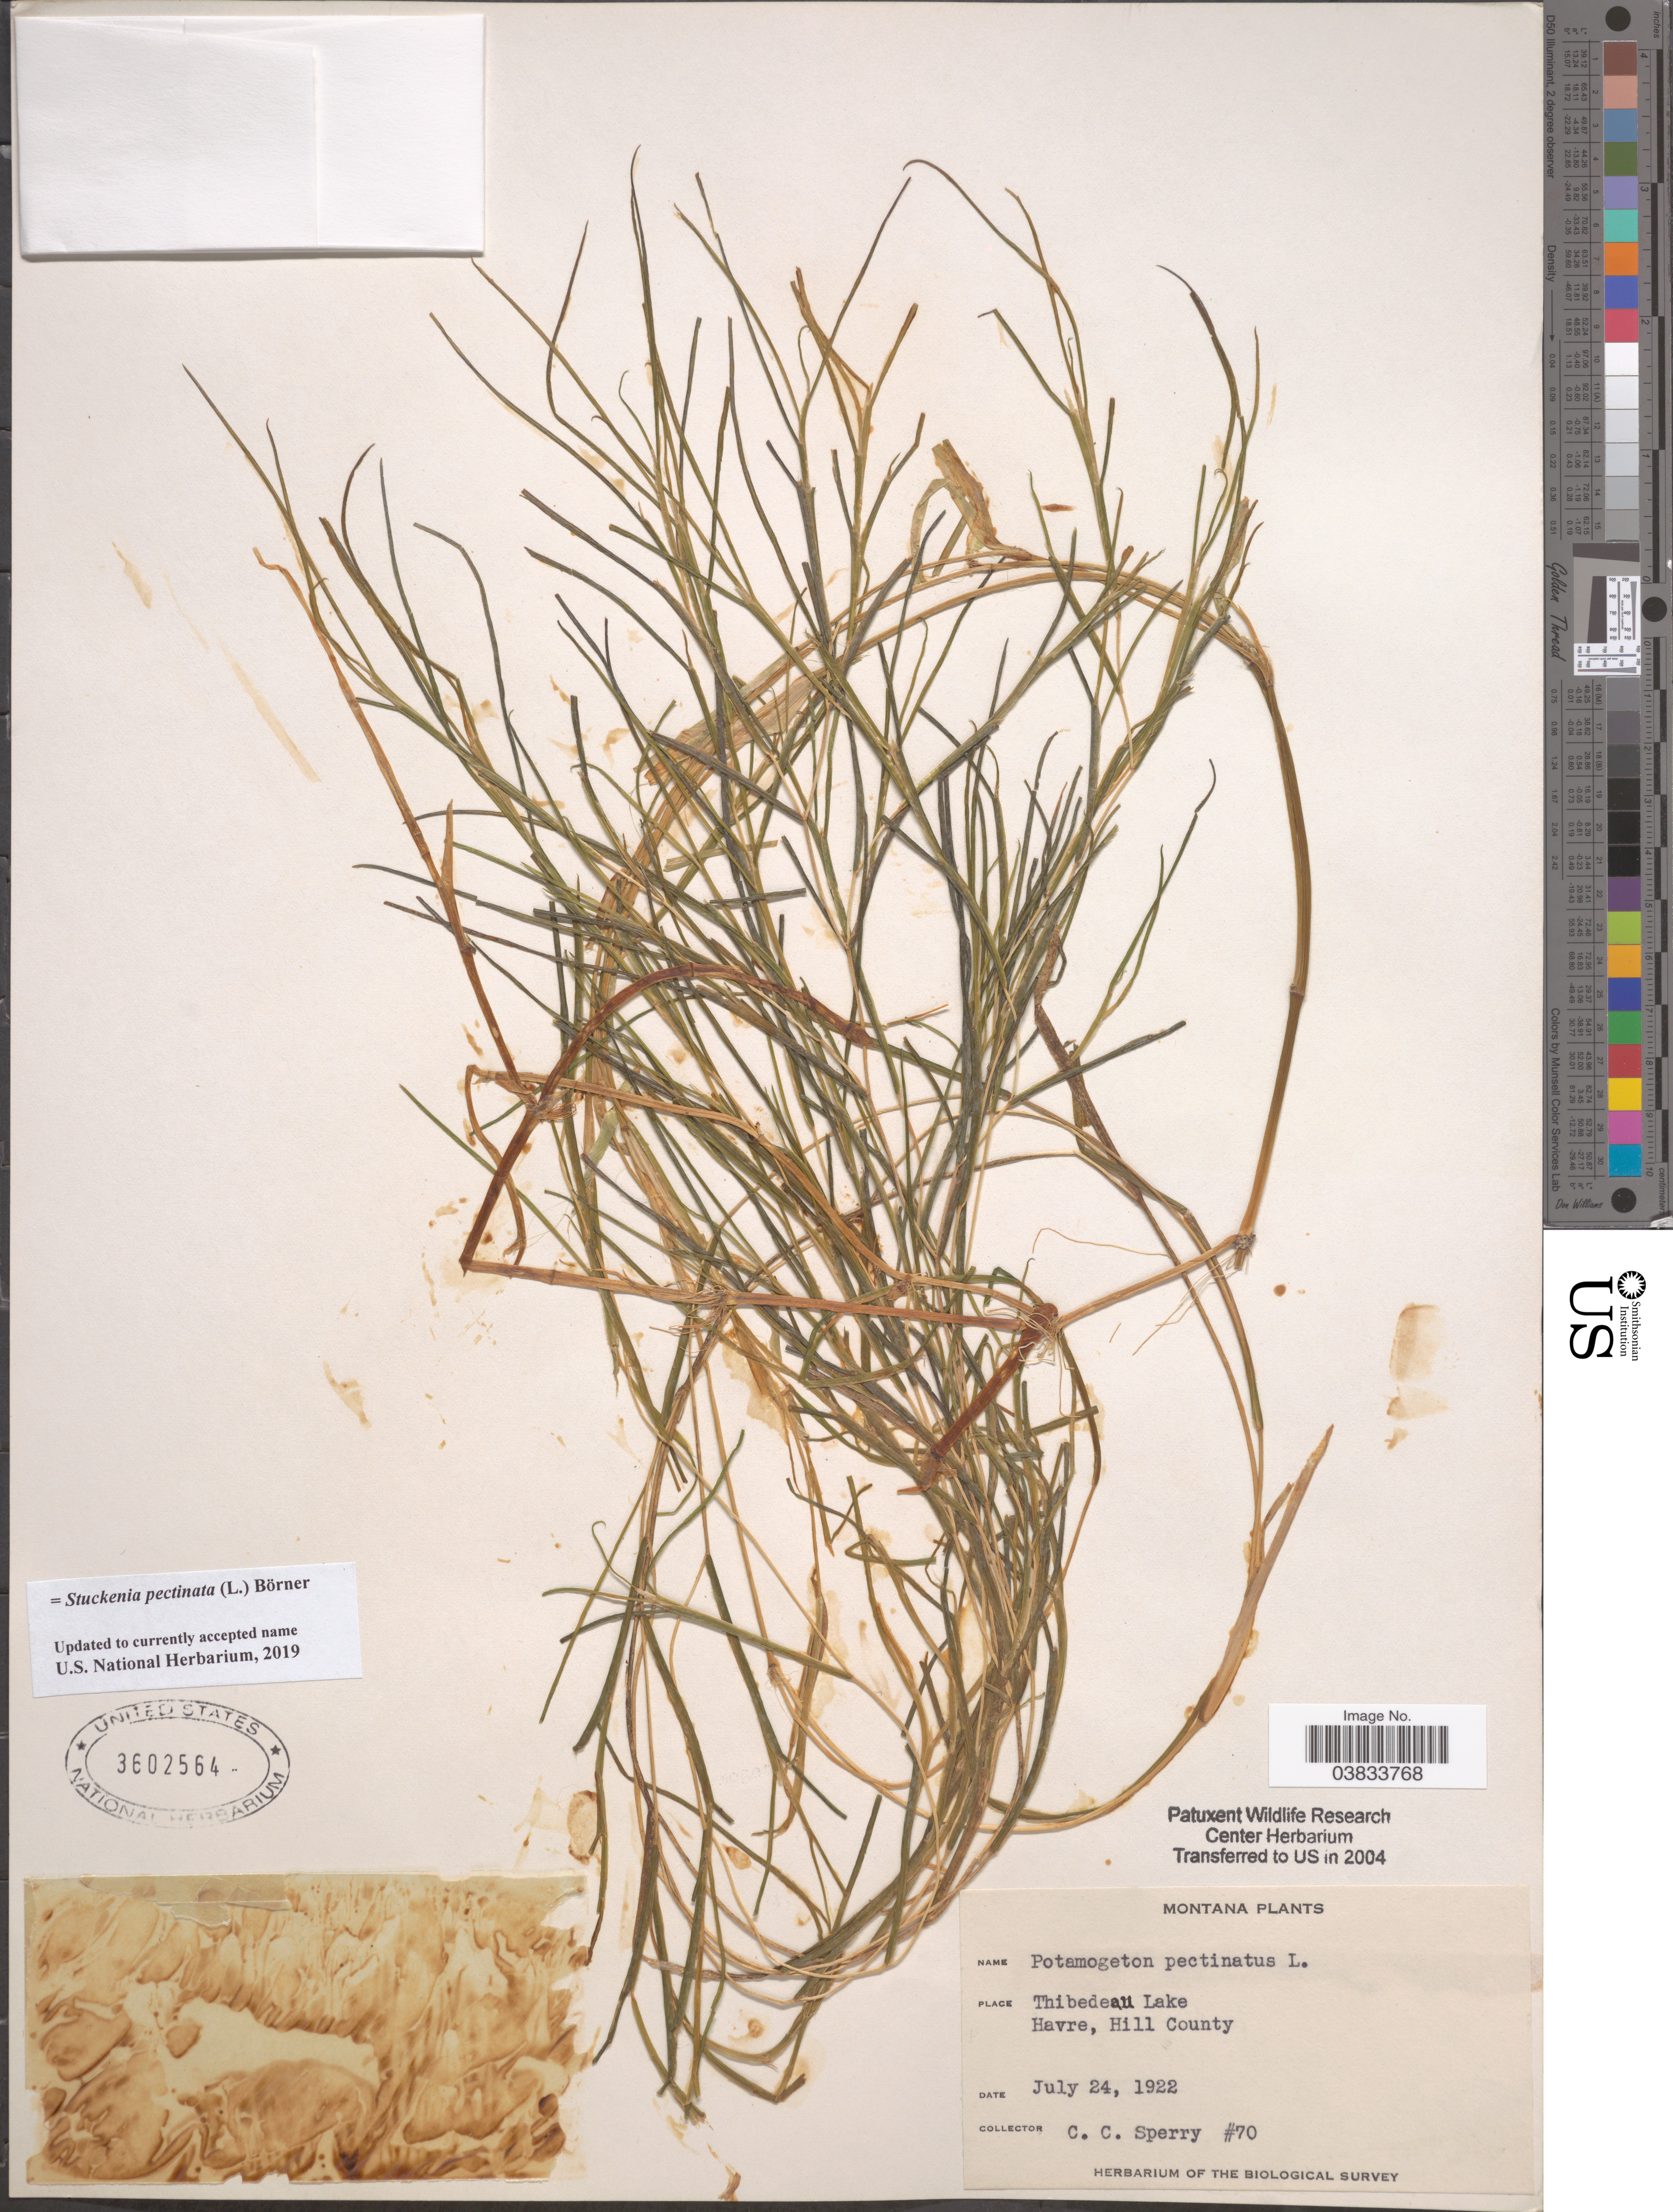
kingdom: Plantae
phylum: Tracheophyta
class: Liliopsida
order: Alismatales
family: Potamogetonaceae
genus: Stuckenia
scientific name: Stuckenia pectinata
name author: (L.) Börner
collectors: C. C. Sperry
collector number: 70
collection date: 1922-07-24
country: United States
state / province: Montana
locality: Thibedeau Lake. Havre, Hill County.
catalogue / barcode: US 3602564